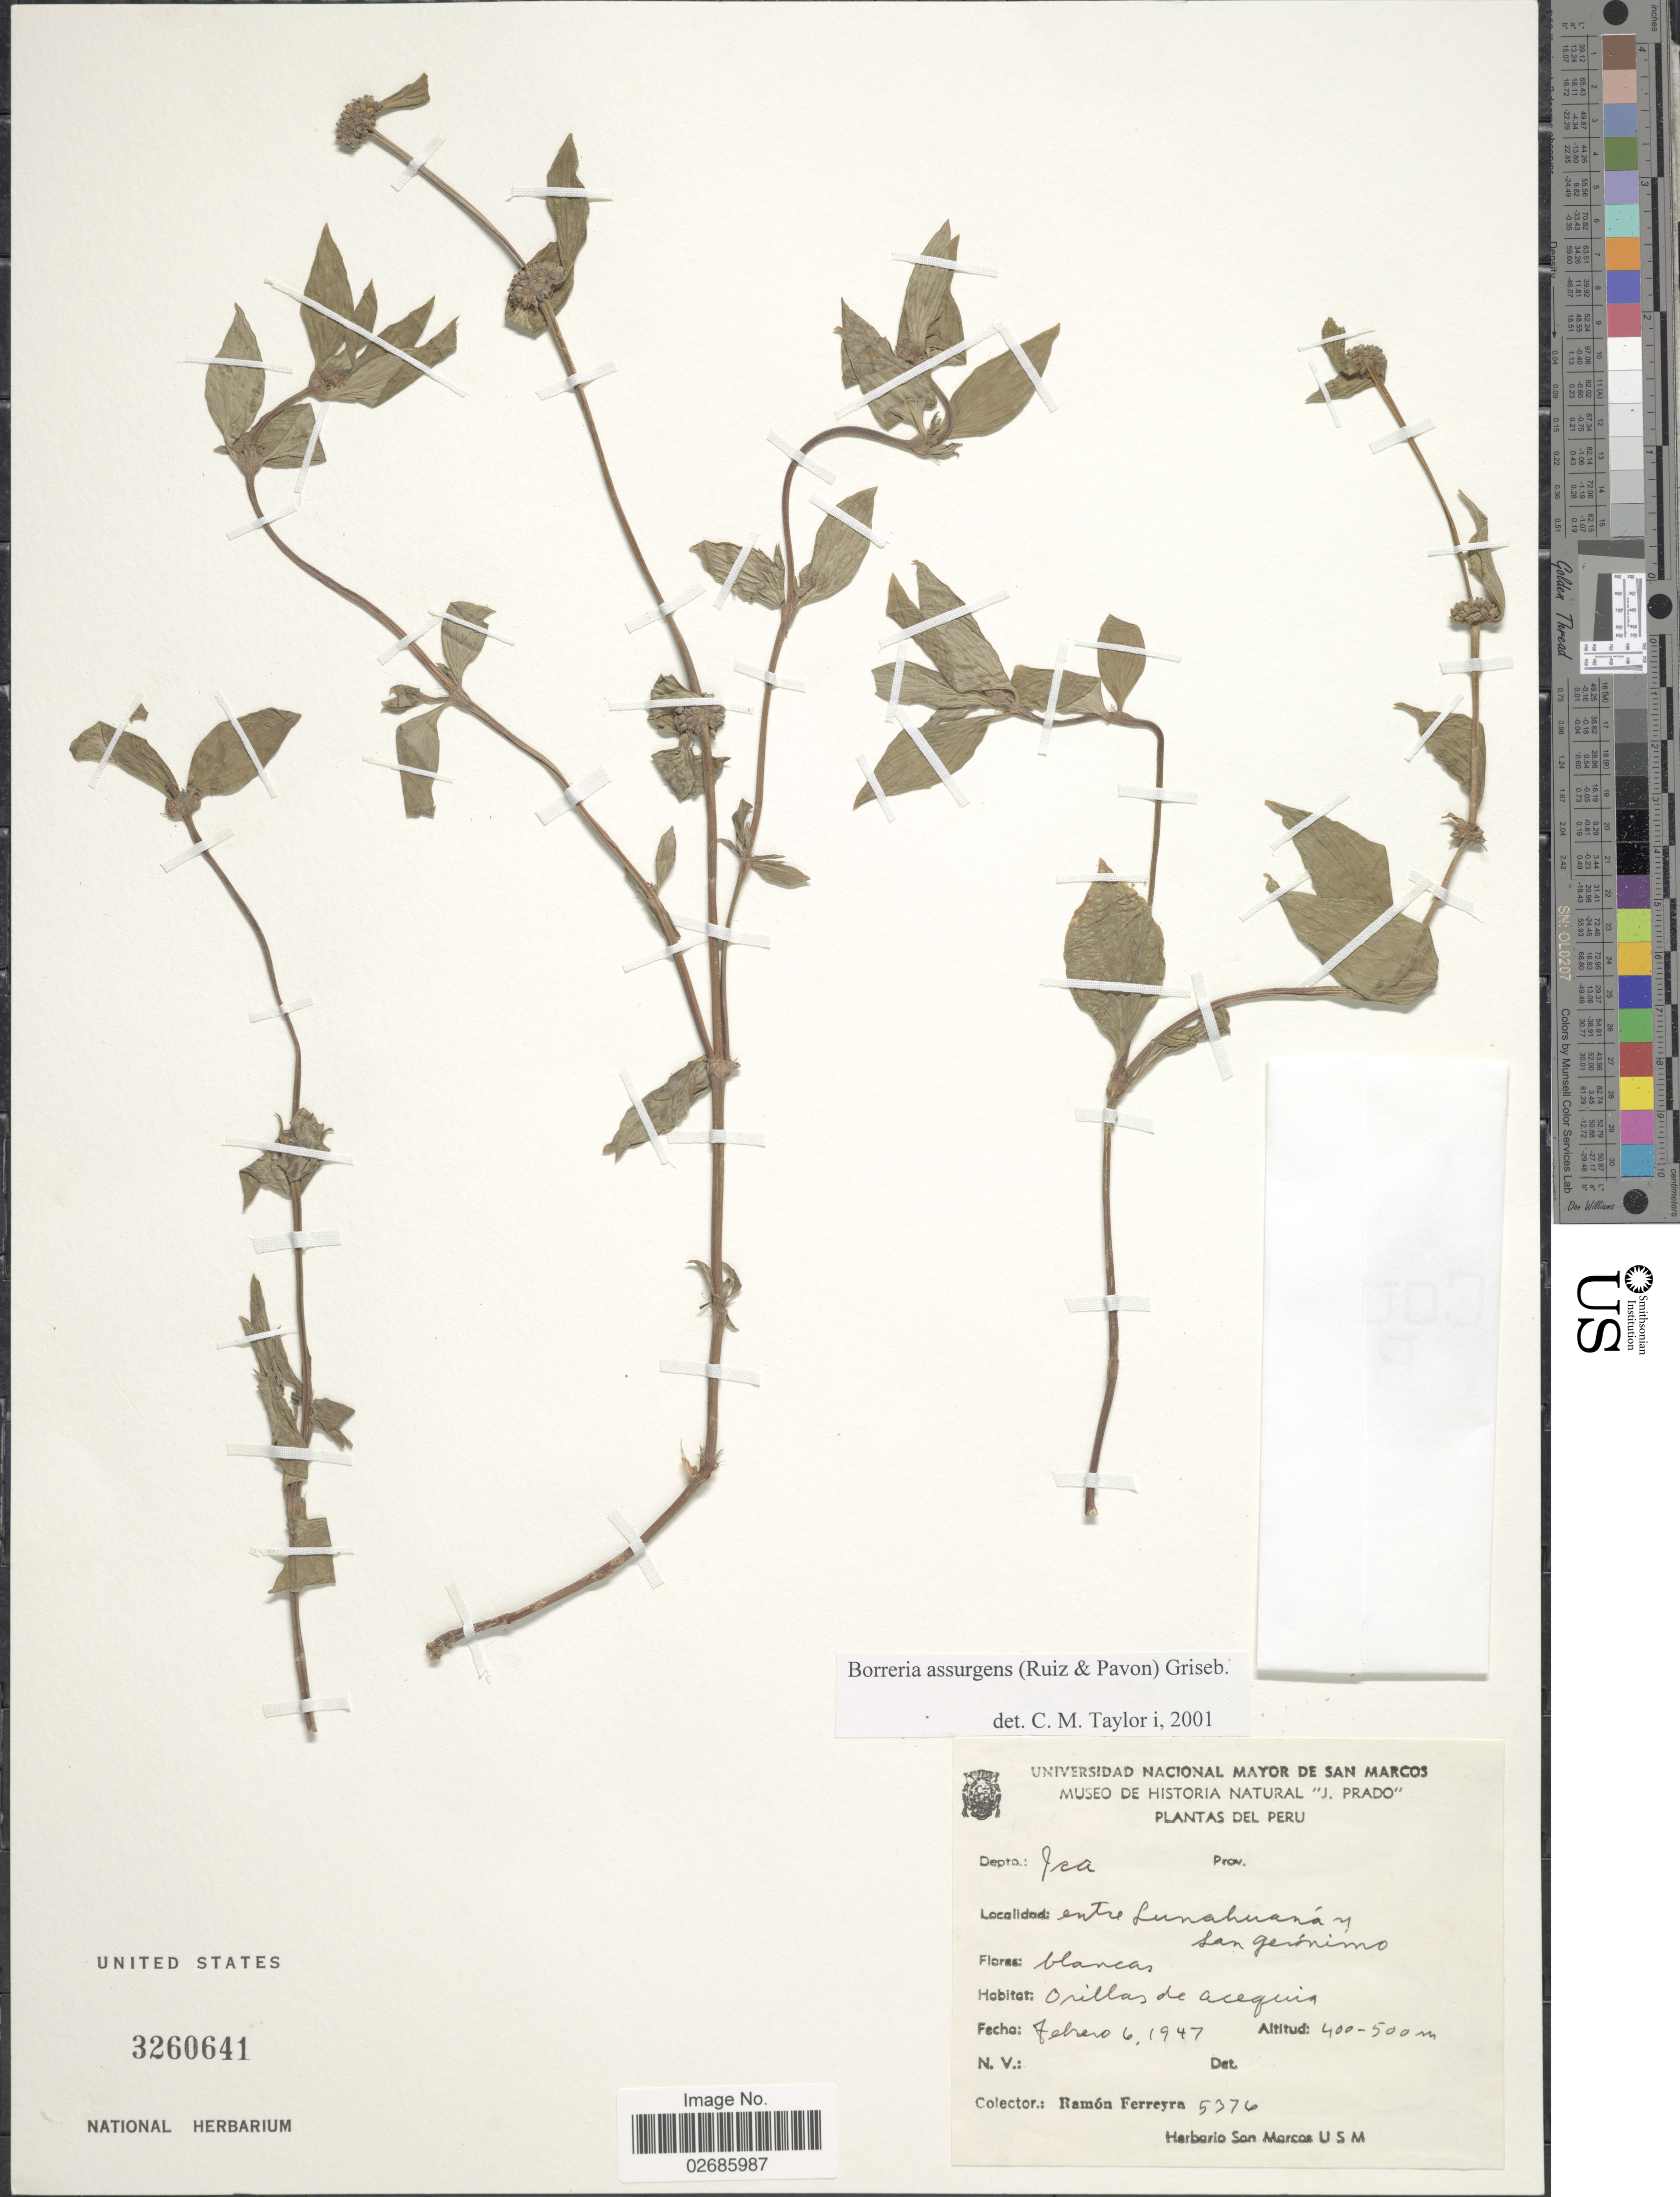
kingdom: Plantae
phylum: Tracheophyta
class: Magnoliopsida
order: Gentianales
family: Rubiaceae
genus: Borreria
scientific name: Borreria assurgens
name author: (Ruiz & Pav.) Griseb.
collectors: R. A. Ferreyra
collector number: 5376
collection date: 1947-02-06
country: Peru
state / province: Ica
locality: Depto.Ica, entre Lunahuaná y San Gerónimo, Orillad de acequia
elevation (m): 400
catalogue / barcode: US 3260641